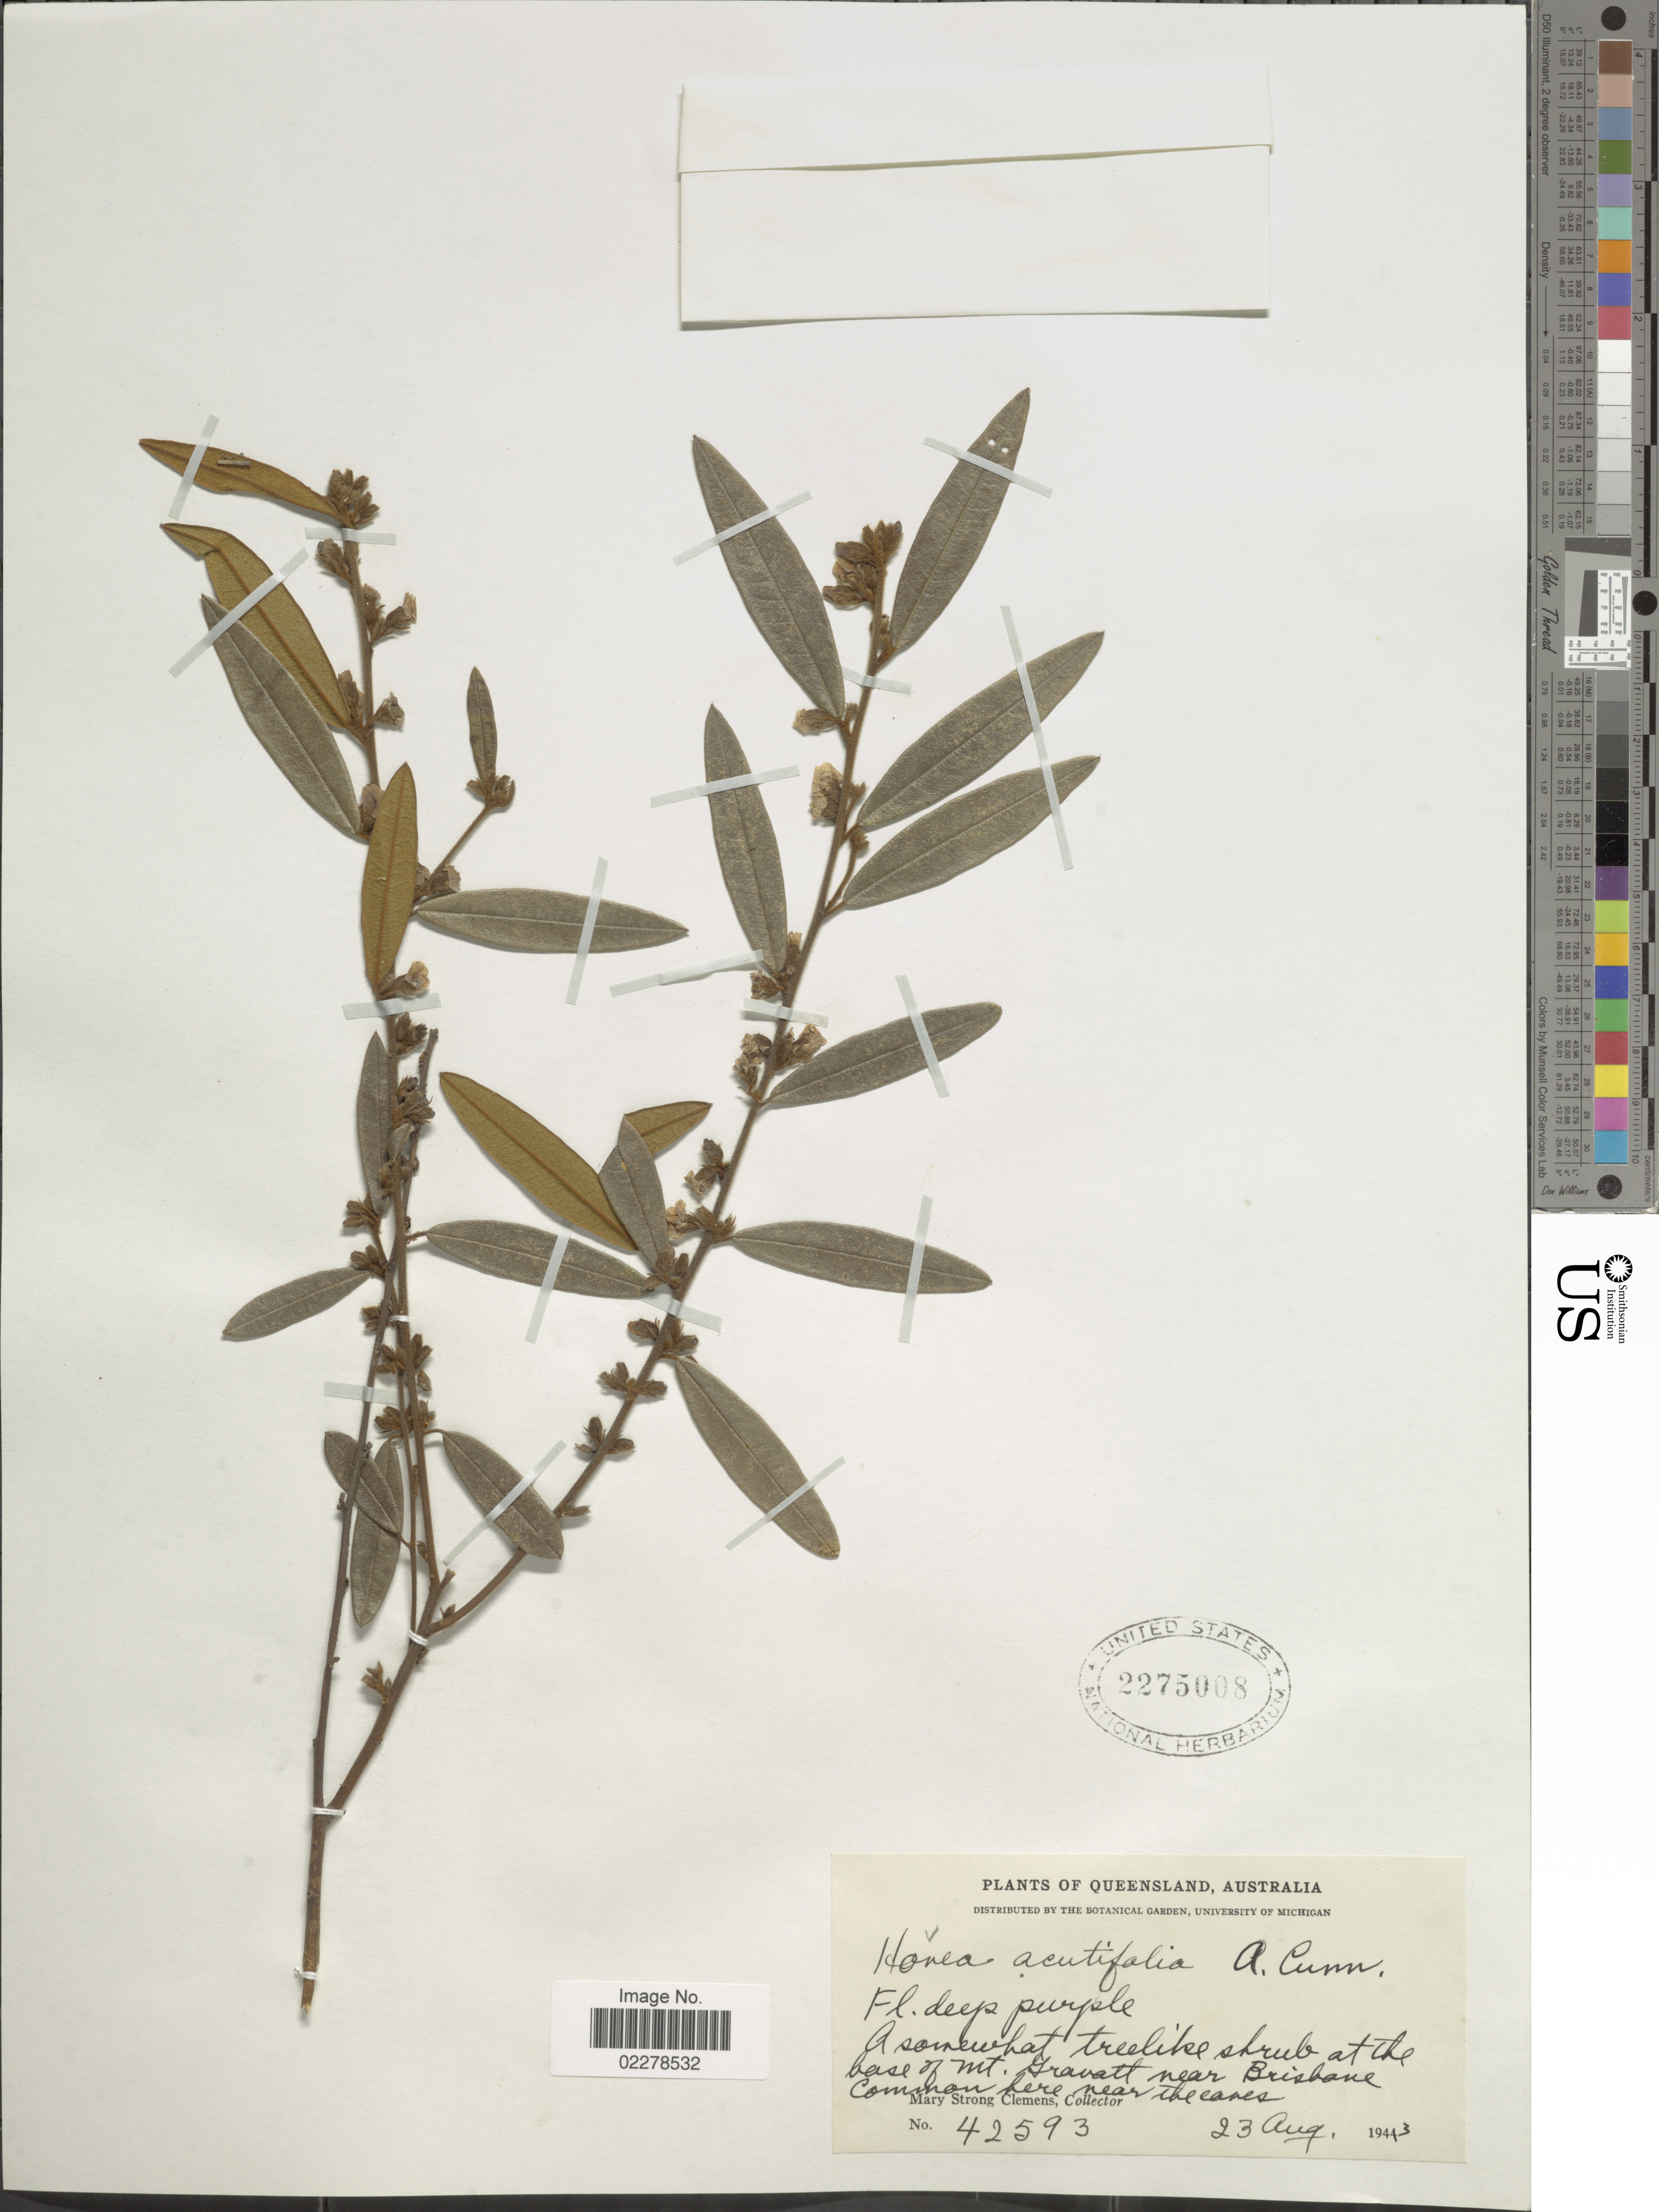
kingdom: Plantae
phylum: Tracheophyta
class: Magnoliopsida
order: Fabales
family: Fabaceae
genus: Hovea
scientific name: Hovea acutifolia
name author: G. Don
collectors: M. S. Clemens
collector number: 42593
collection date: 1913-08-23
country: Australia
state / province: Queensland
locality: A somewhat treelike shrub at the base of Mt. Gravatt near Brisbane.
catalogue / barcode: US 2275008